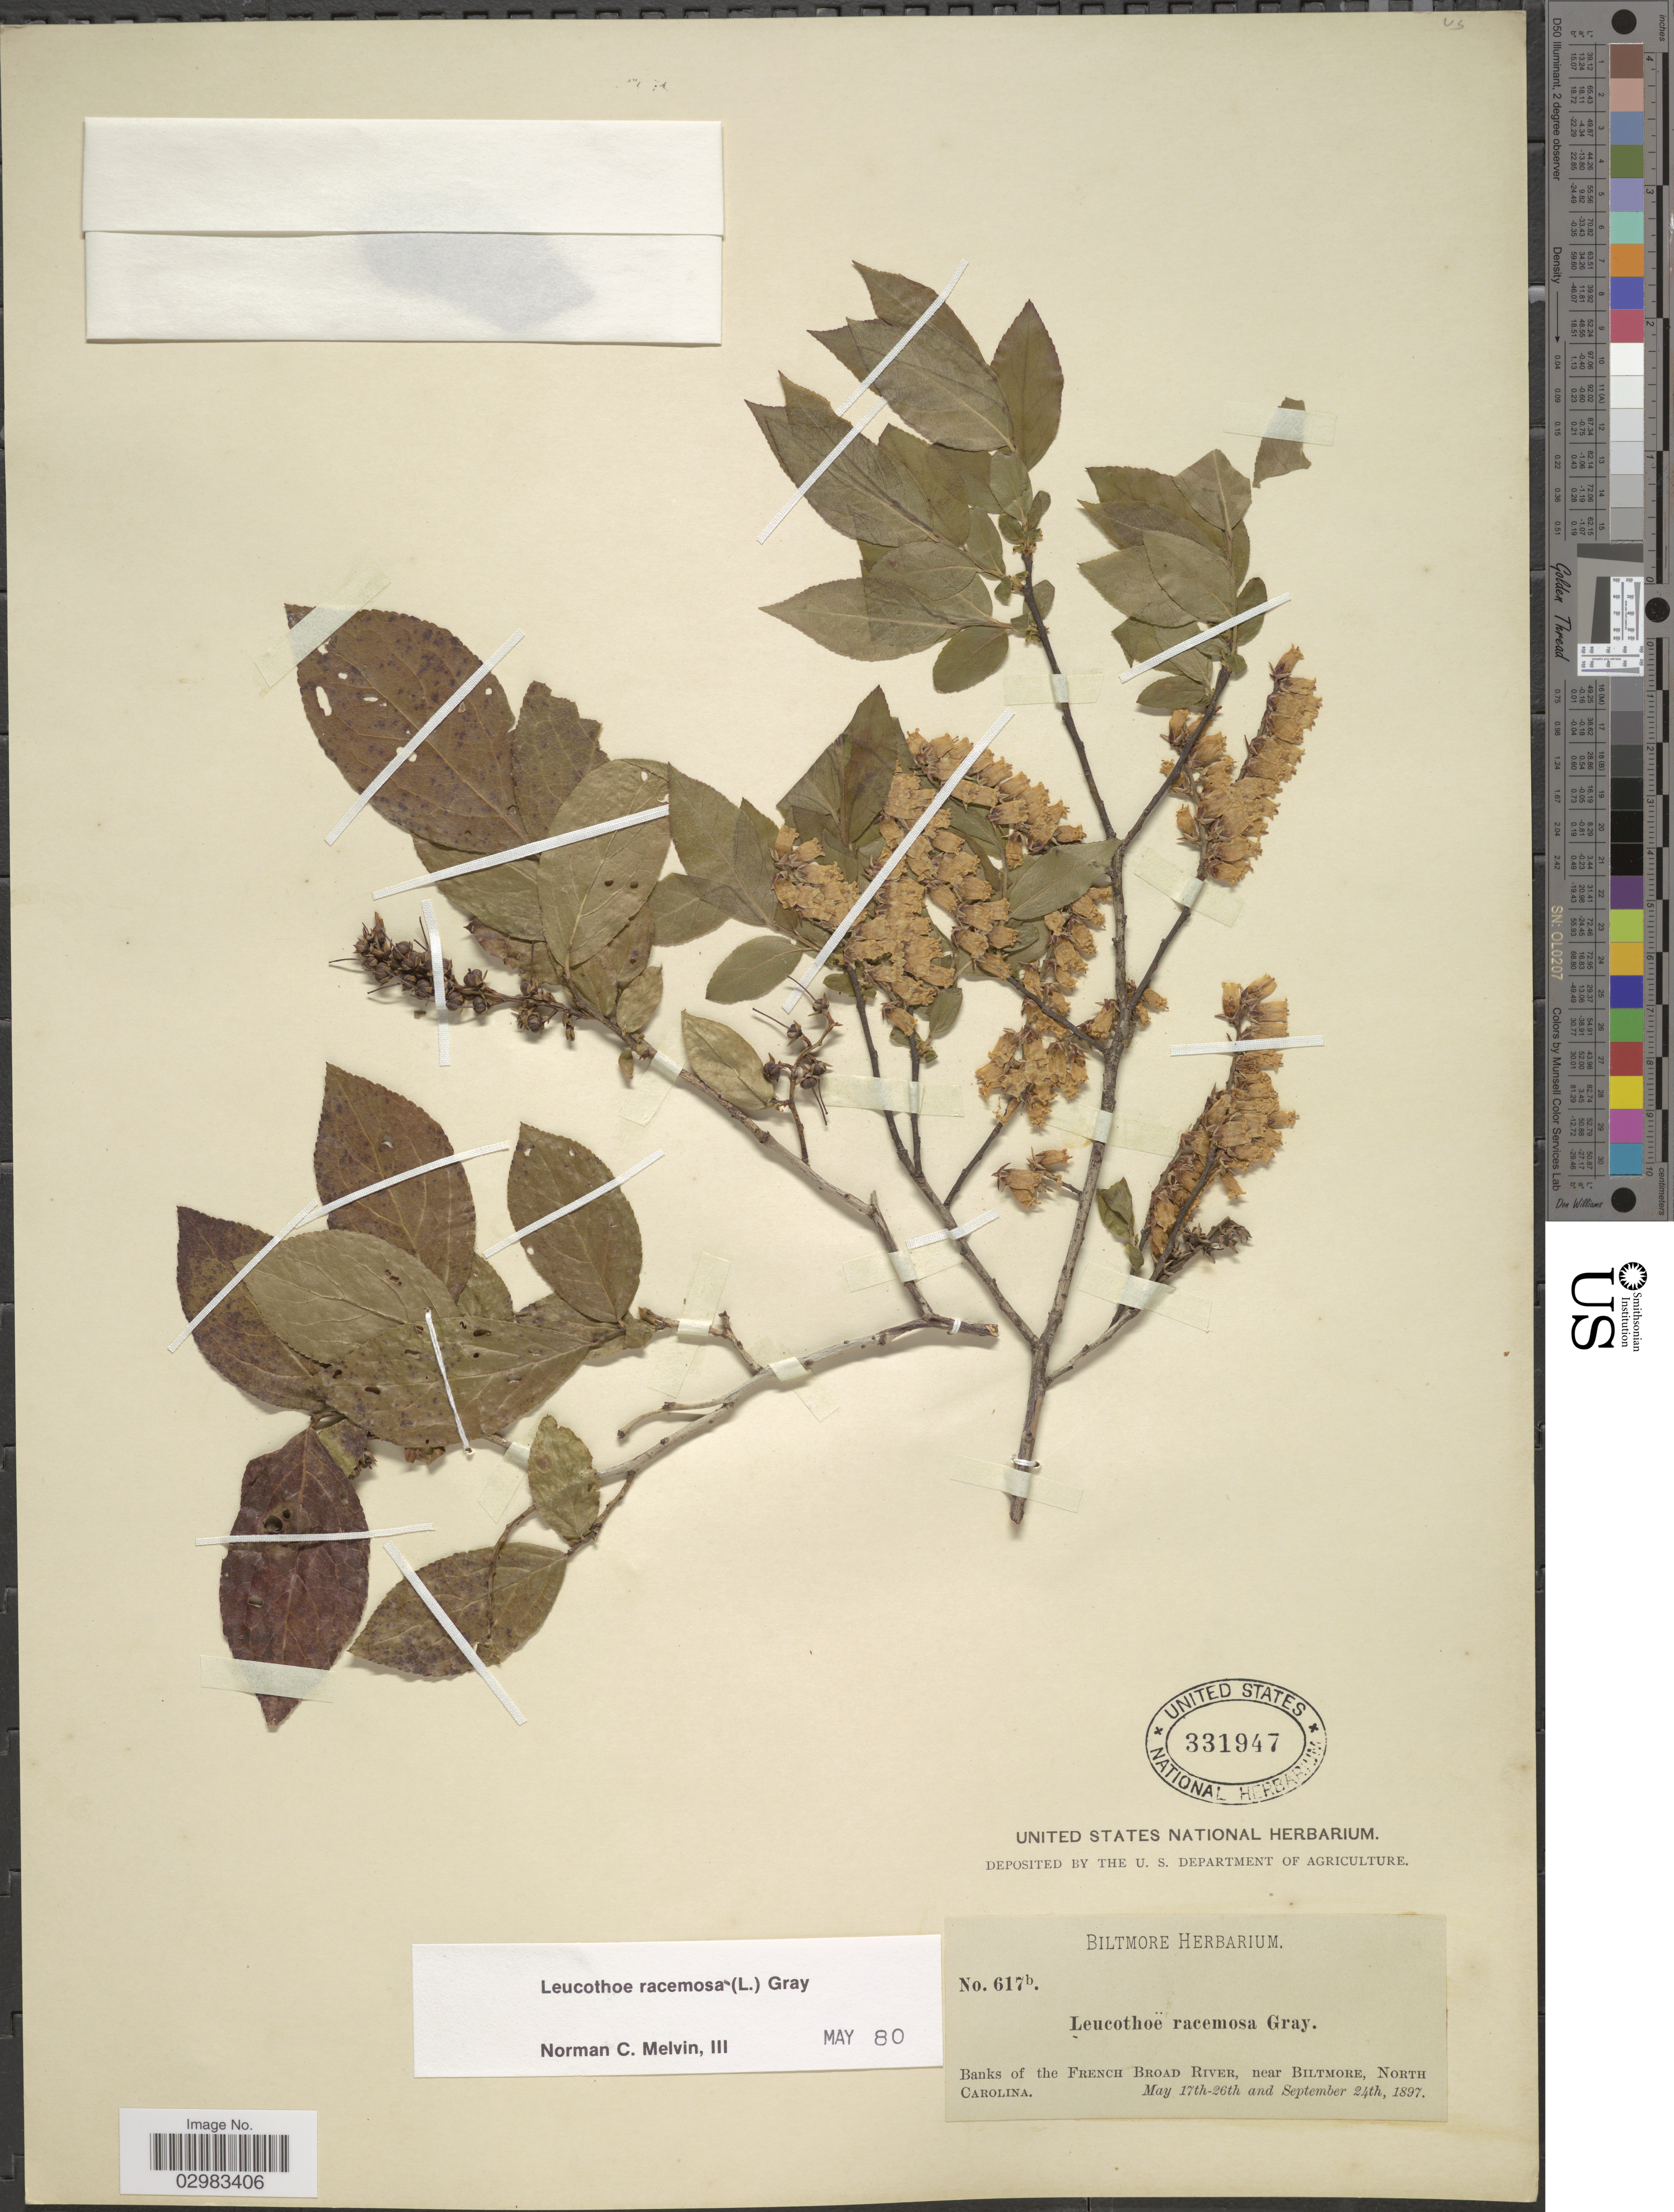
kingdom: Plantae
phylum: Tracheophyta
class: Magnoliopsida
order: Ericales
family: Ericaceae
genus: Leucothoe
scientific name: Leucothoë racemosa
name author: (L.) A. Gray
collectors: ex herb. Biltmore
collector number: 617b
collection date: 1897-05-17/1897-09-24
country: United States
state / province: North Carolina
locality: Banks of the French Broad River, near Biltmore.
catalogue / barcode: US 331947